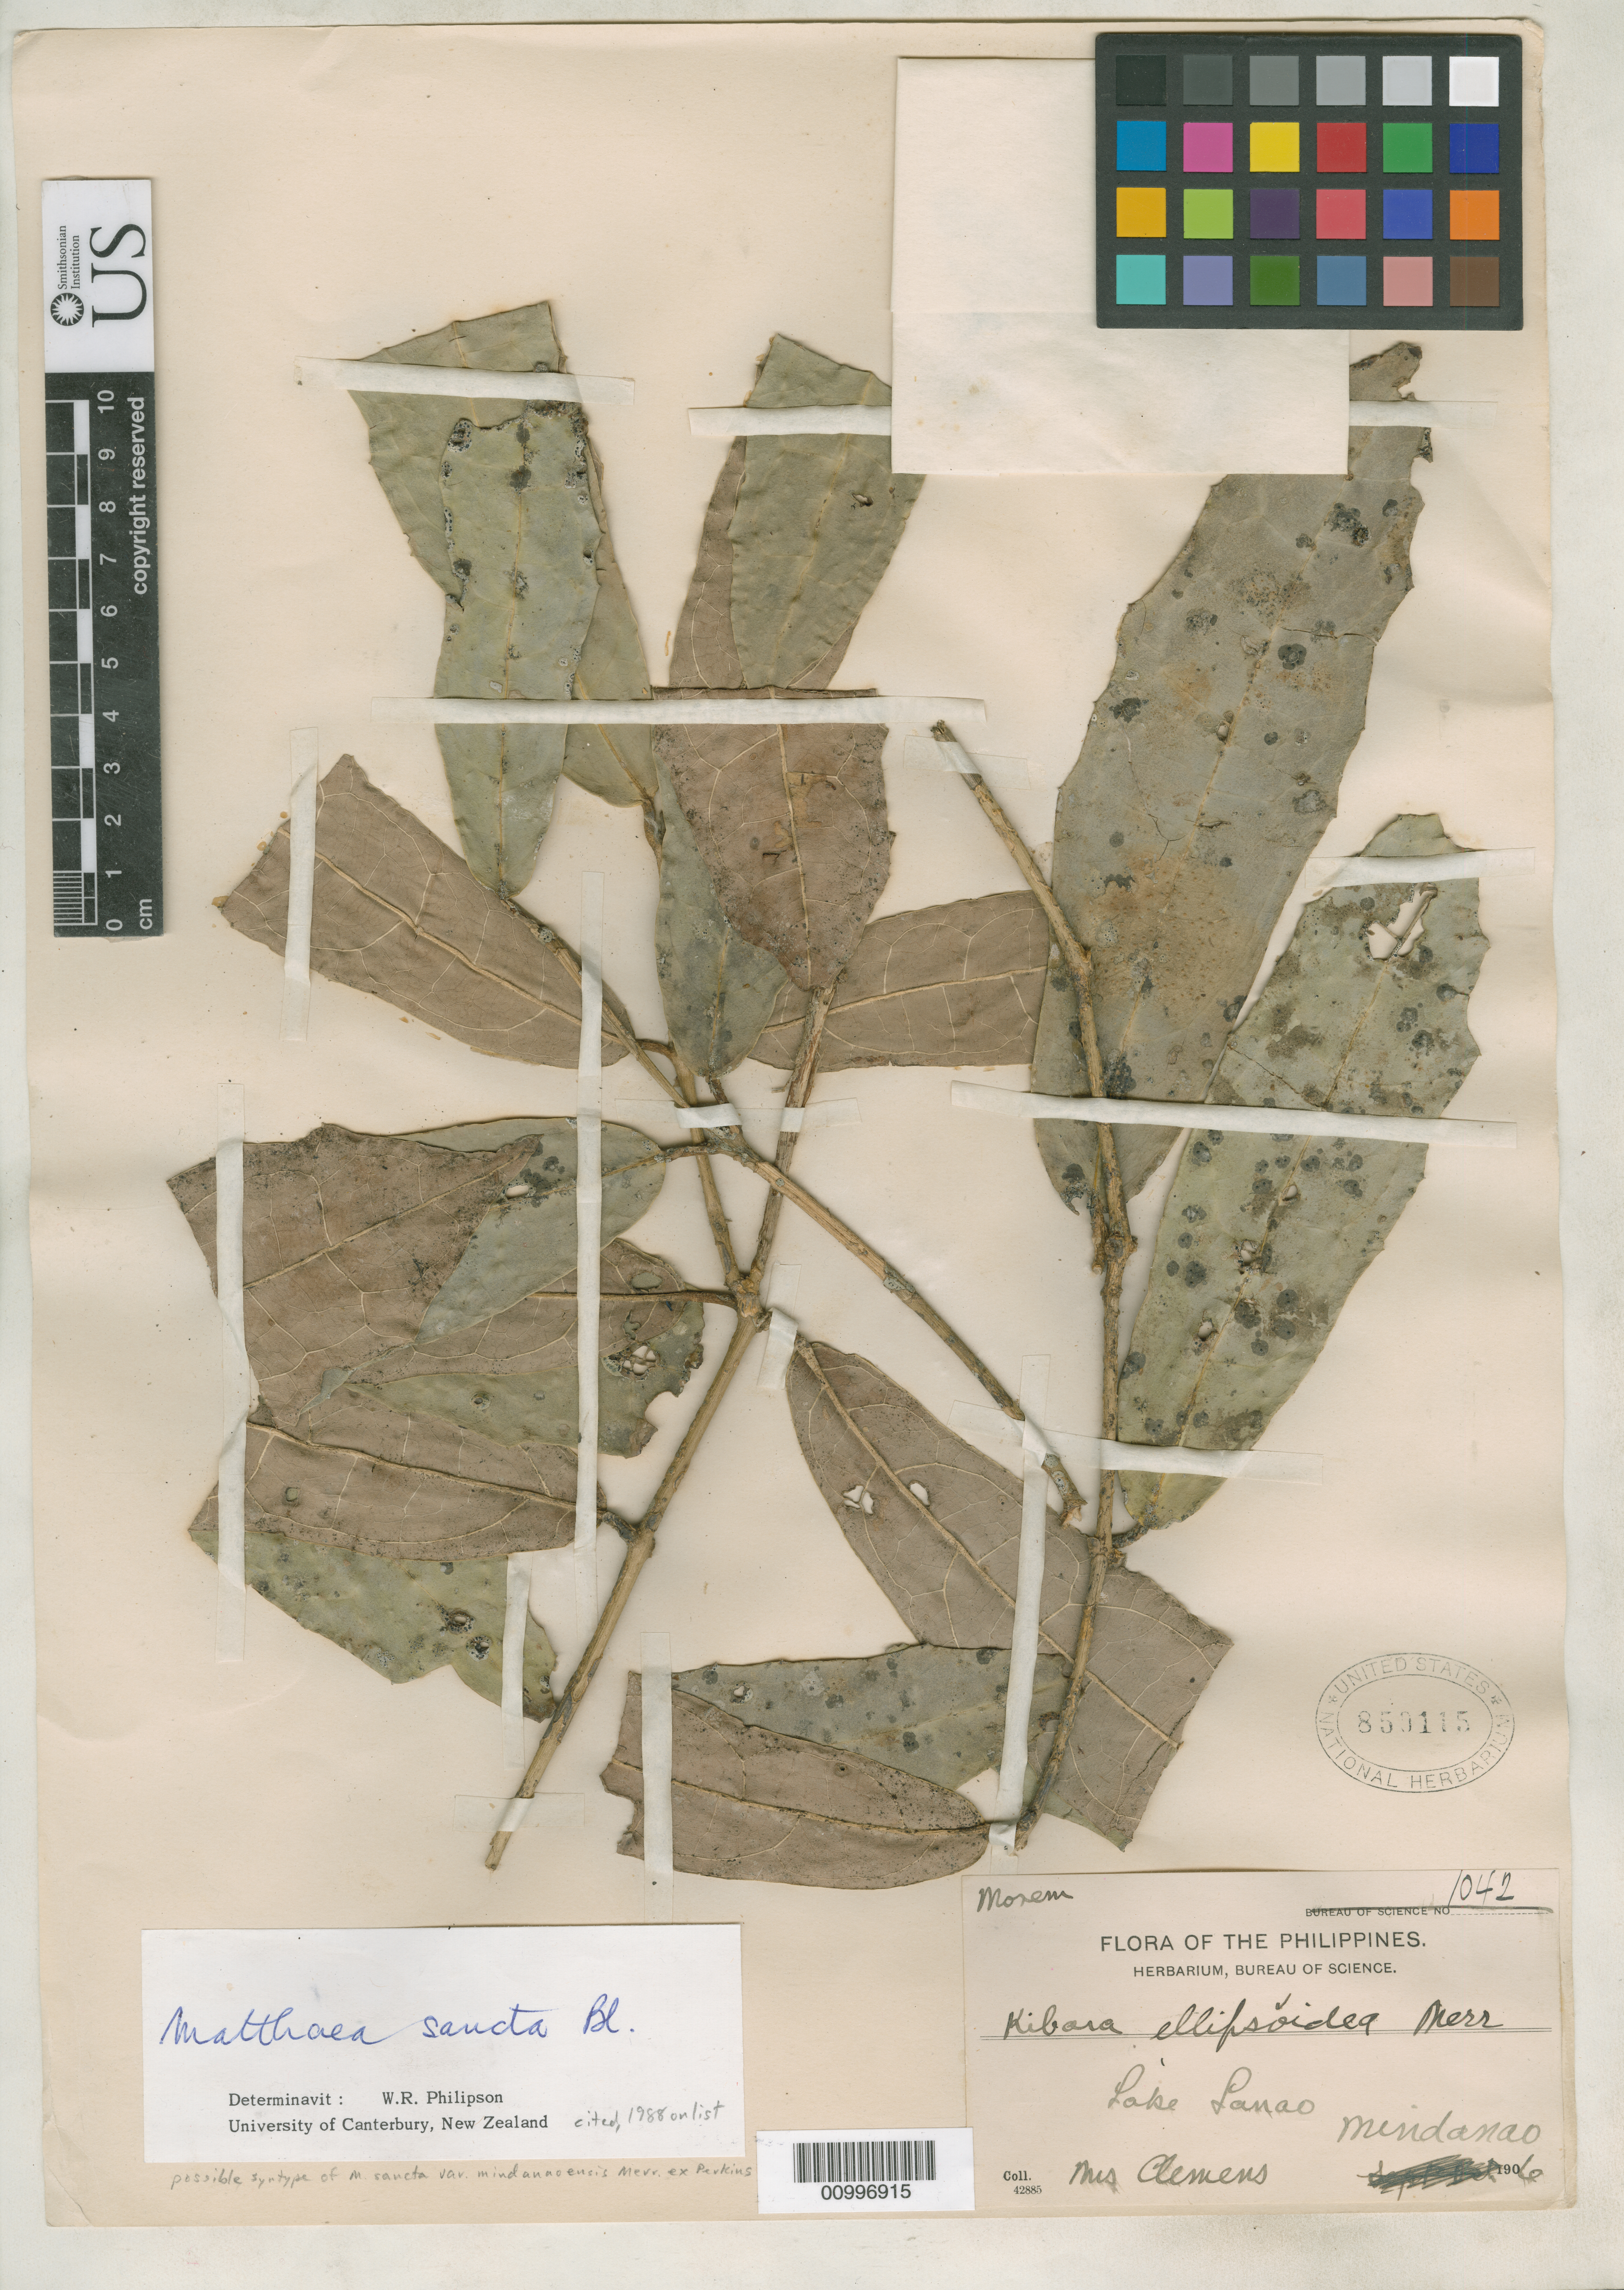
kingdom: Plantae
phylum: Tracheophyta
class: Magnoliopsida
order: Laurales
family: Monimiaceae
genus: Matthaea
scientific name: Matthaea sancta var. mindanaoensis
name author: Merr. ex Perkins in Engl.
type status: Possible Syntype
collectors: M. S. Clemens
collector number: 1042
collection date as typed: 1906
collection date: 1906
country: Philippines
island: Mindanao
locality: Lake Lanao.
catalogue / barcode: US 859115